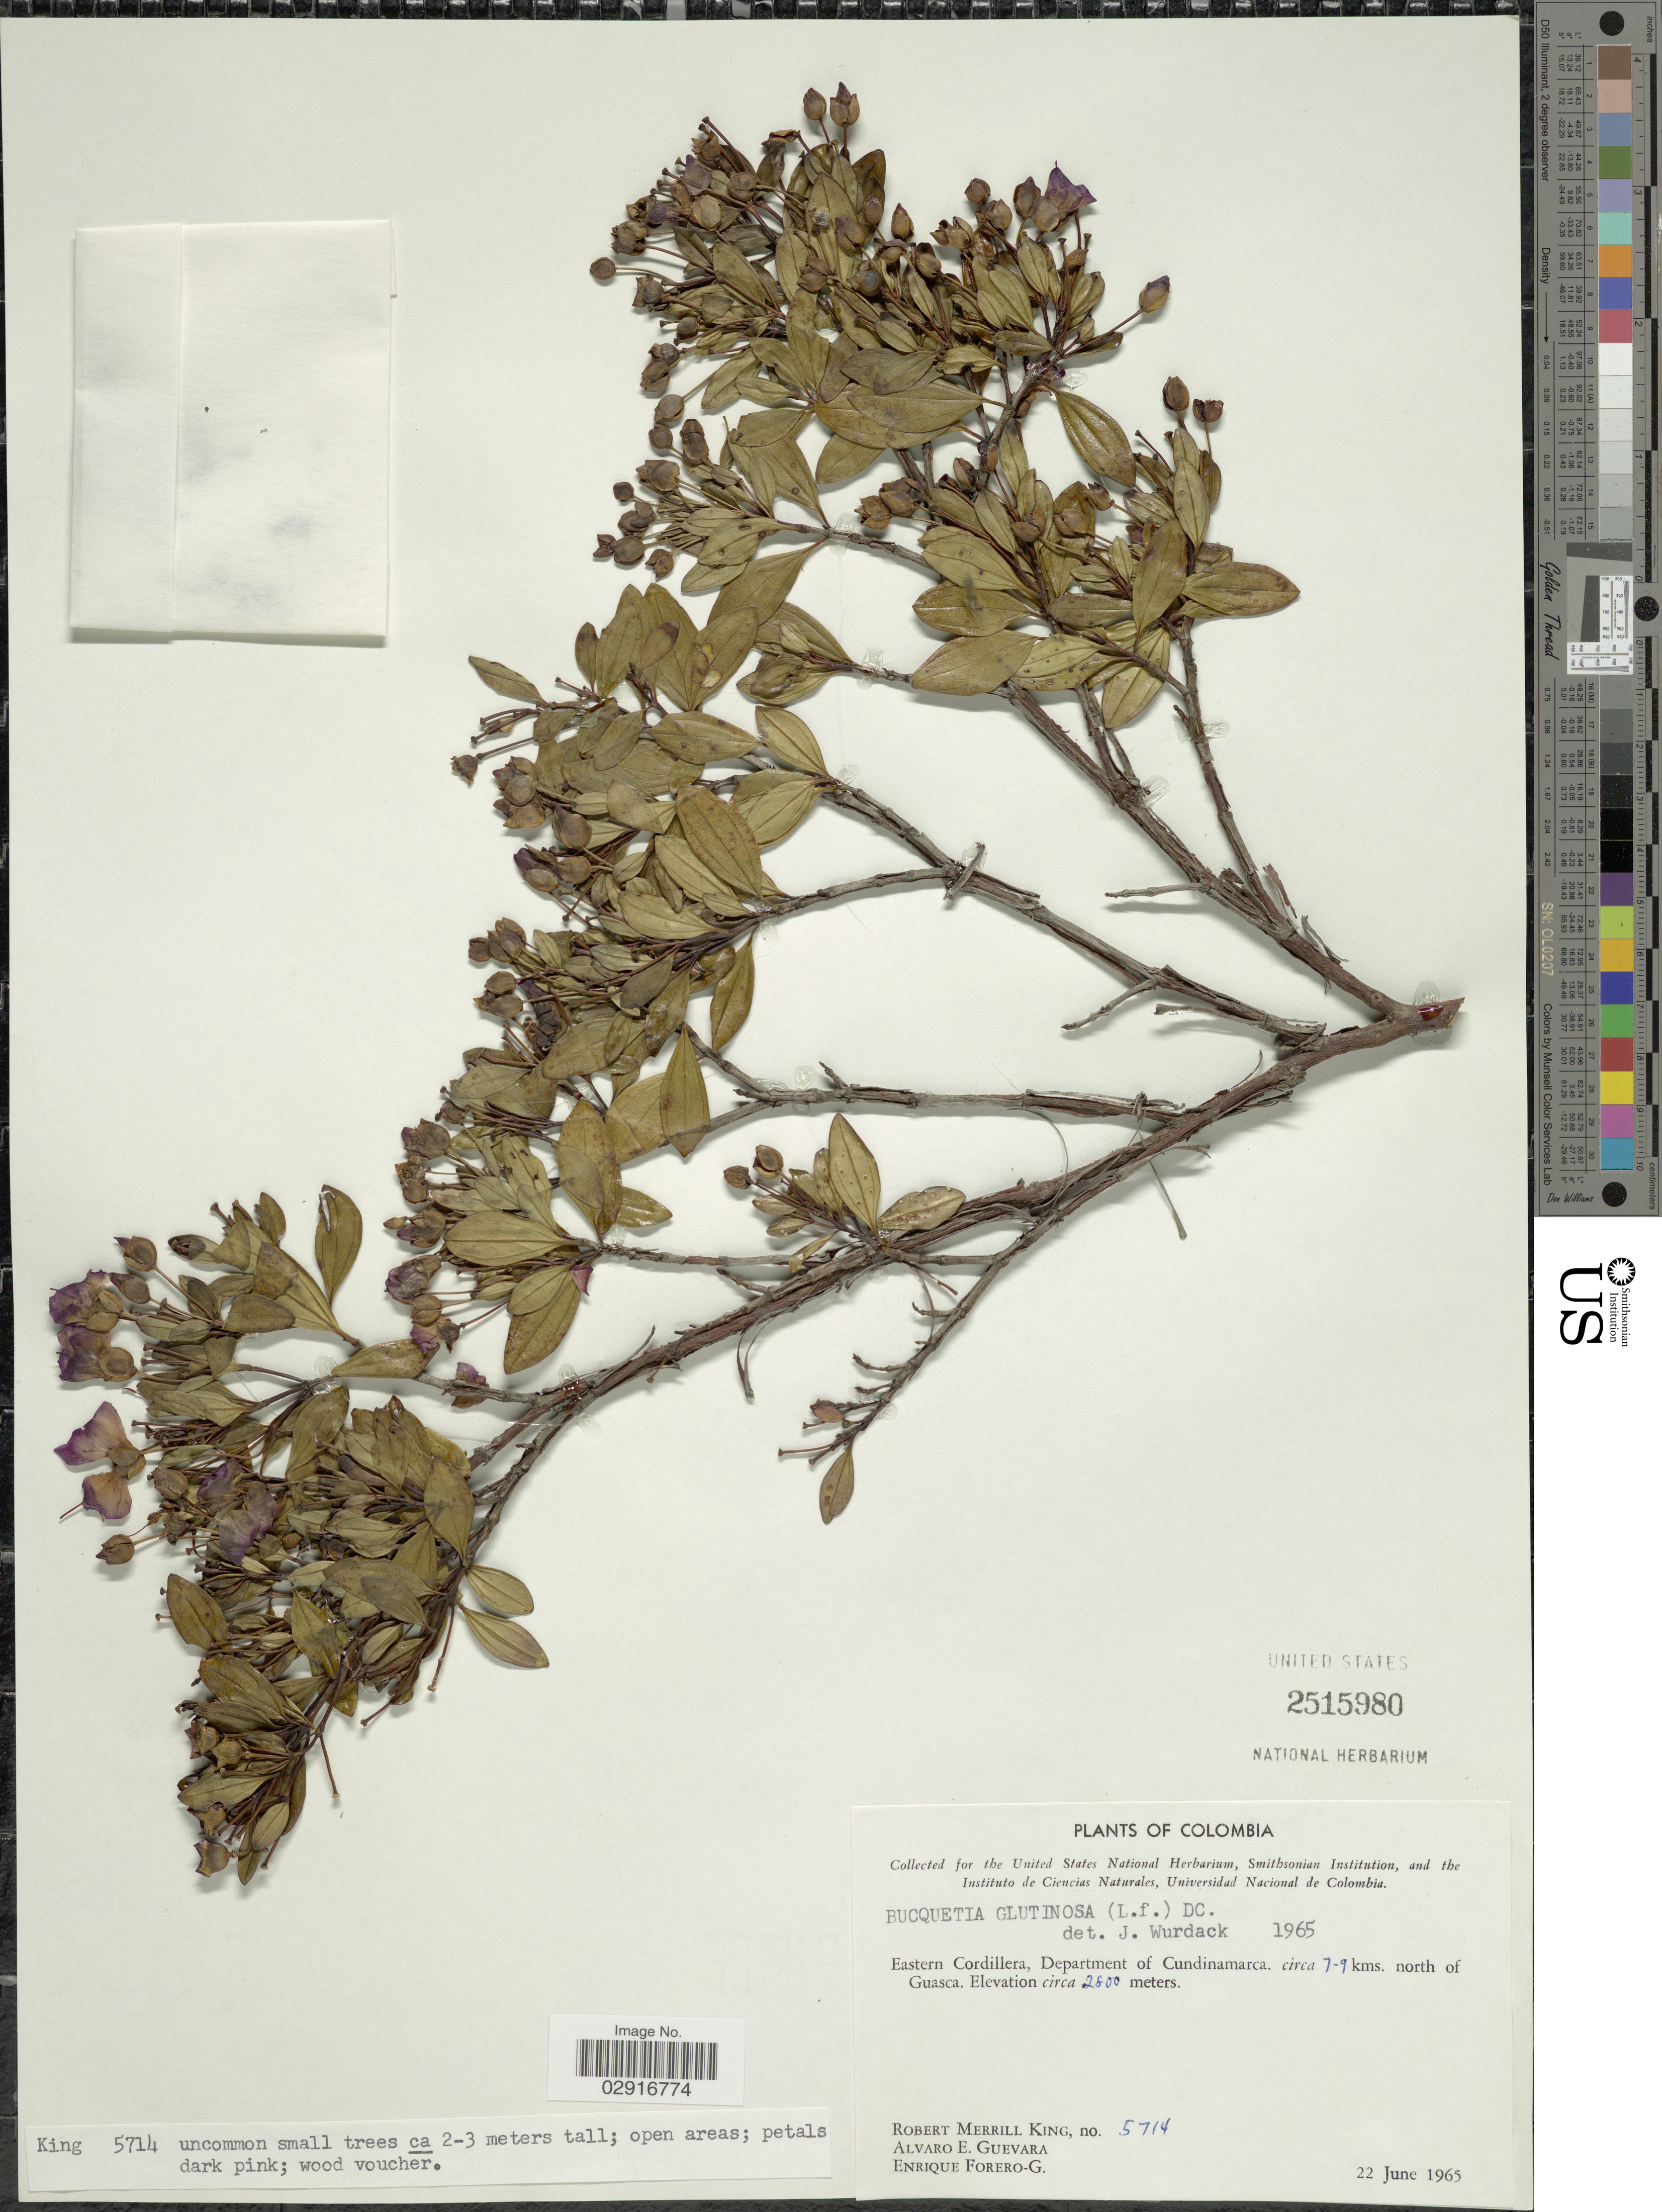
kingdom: Plantae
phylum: Tracheophyta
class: Magnoliopsida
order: Myrtales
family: Melastomataceae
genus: Bucquetia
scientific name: Bucquetia glutinosa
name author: DC.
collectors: R. M. King, A. E. Guevara & E. Forero G.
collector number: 5714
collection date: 1965-06-22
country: Colombia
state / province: Cundinamarca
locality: Eastern Cordillera, Department of Cundinamarca. circa 7-9 kms. north of Guasca.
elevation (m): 2800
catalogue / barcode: US 2515980